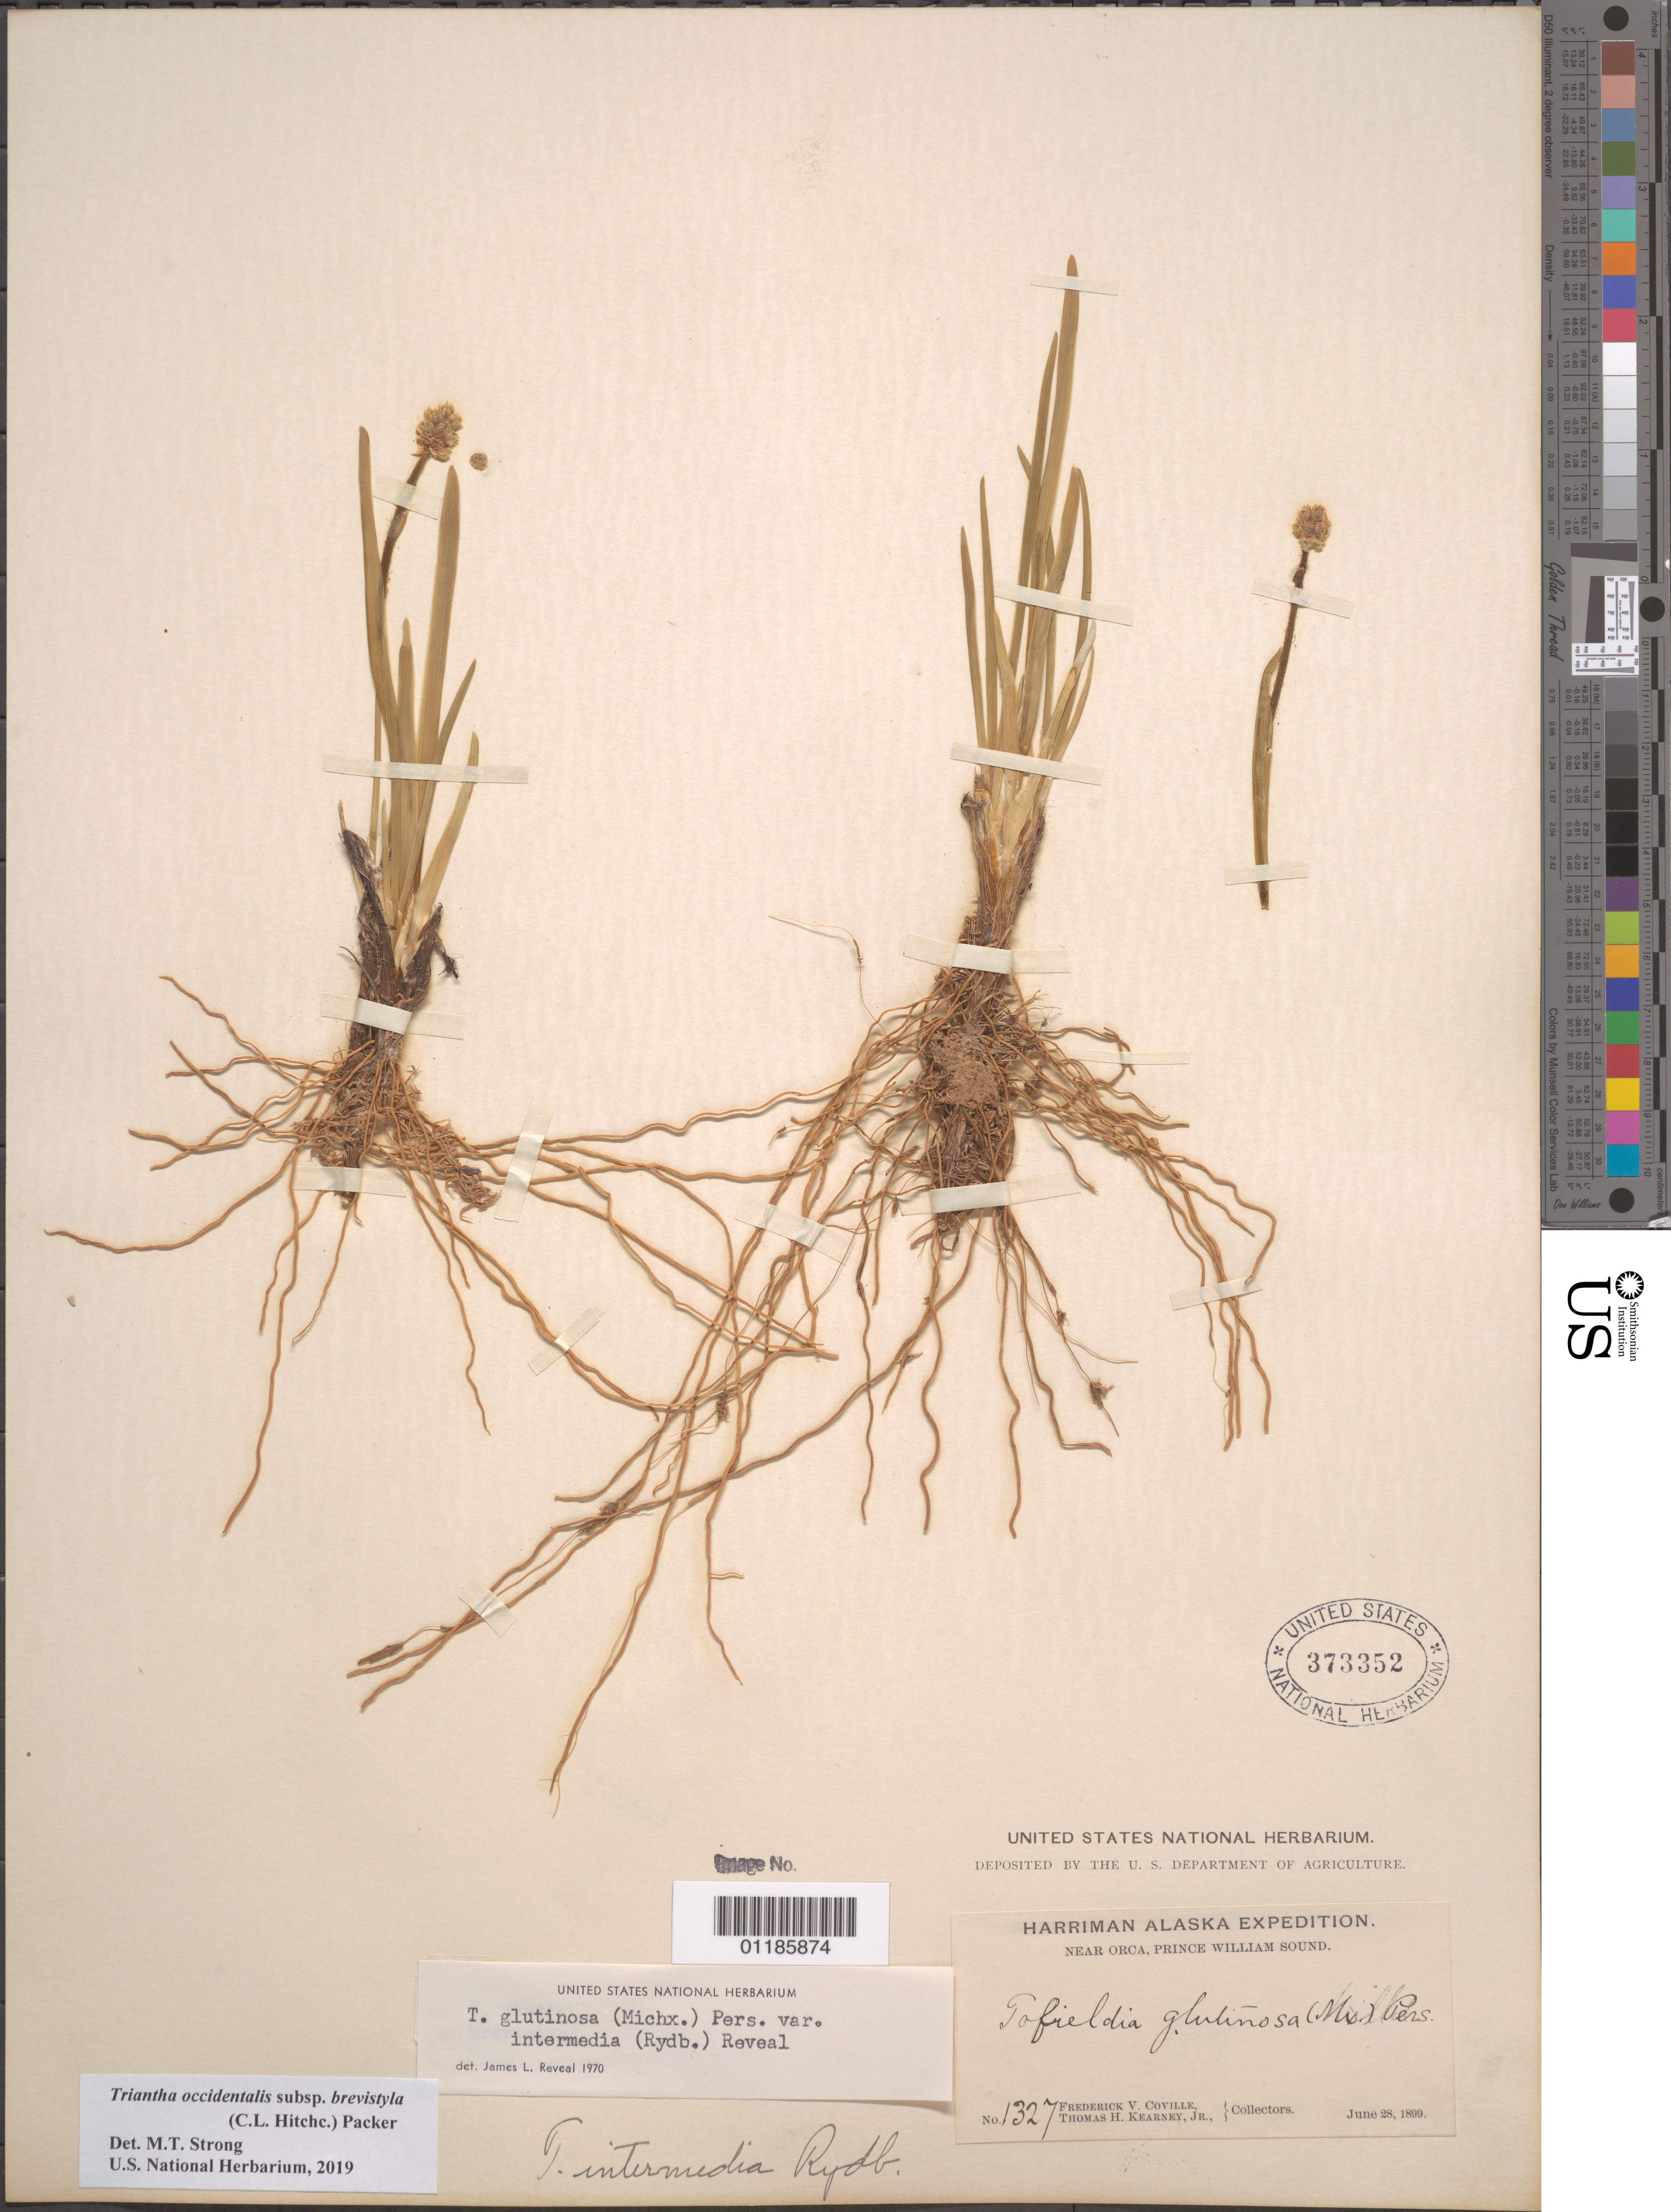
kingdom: Plantae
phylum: Tracheophyta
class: Liliopsida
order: Alismatales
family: Tofieldiaceae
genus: Triantha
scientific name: Triantha occidentalis subsp. brevistyla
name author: (C.L. Hitchc.) Packer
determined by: Strong, Mark T., (BOT), Smithsonian Institution - National Museum of Natural History (UNITED STATES)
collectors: F. V. Coville & T. H. Kearney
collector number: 1327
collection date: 1899-06-28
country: United States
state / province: Alaska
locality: Near Orca, Prince William Sound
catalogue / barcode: US 373352